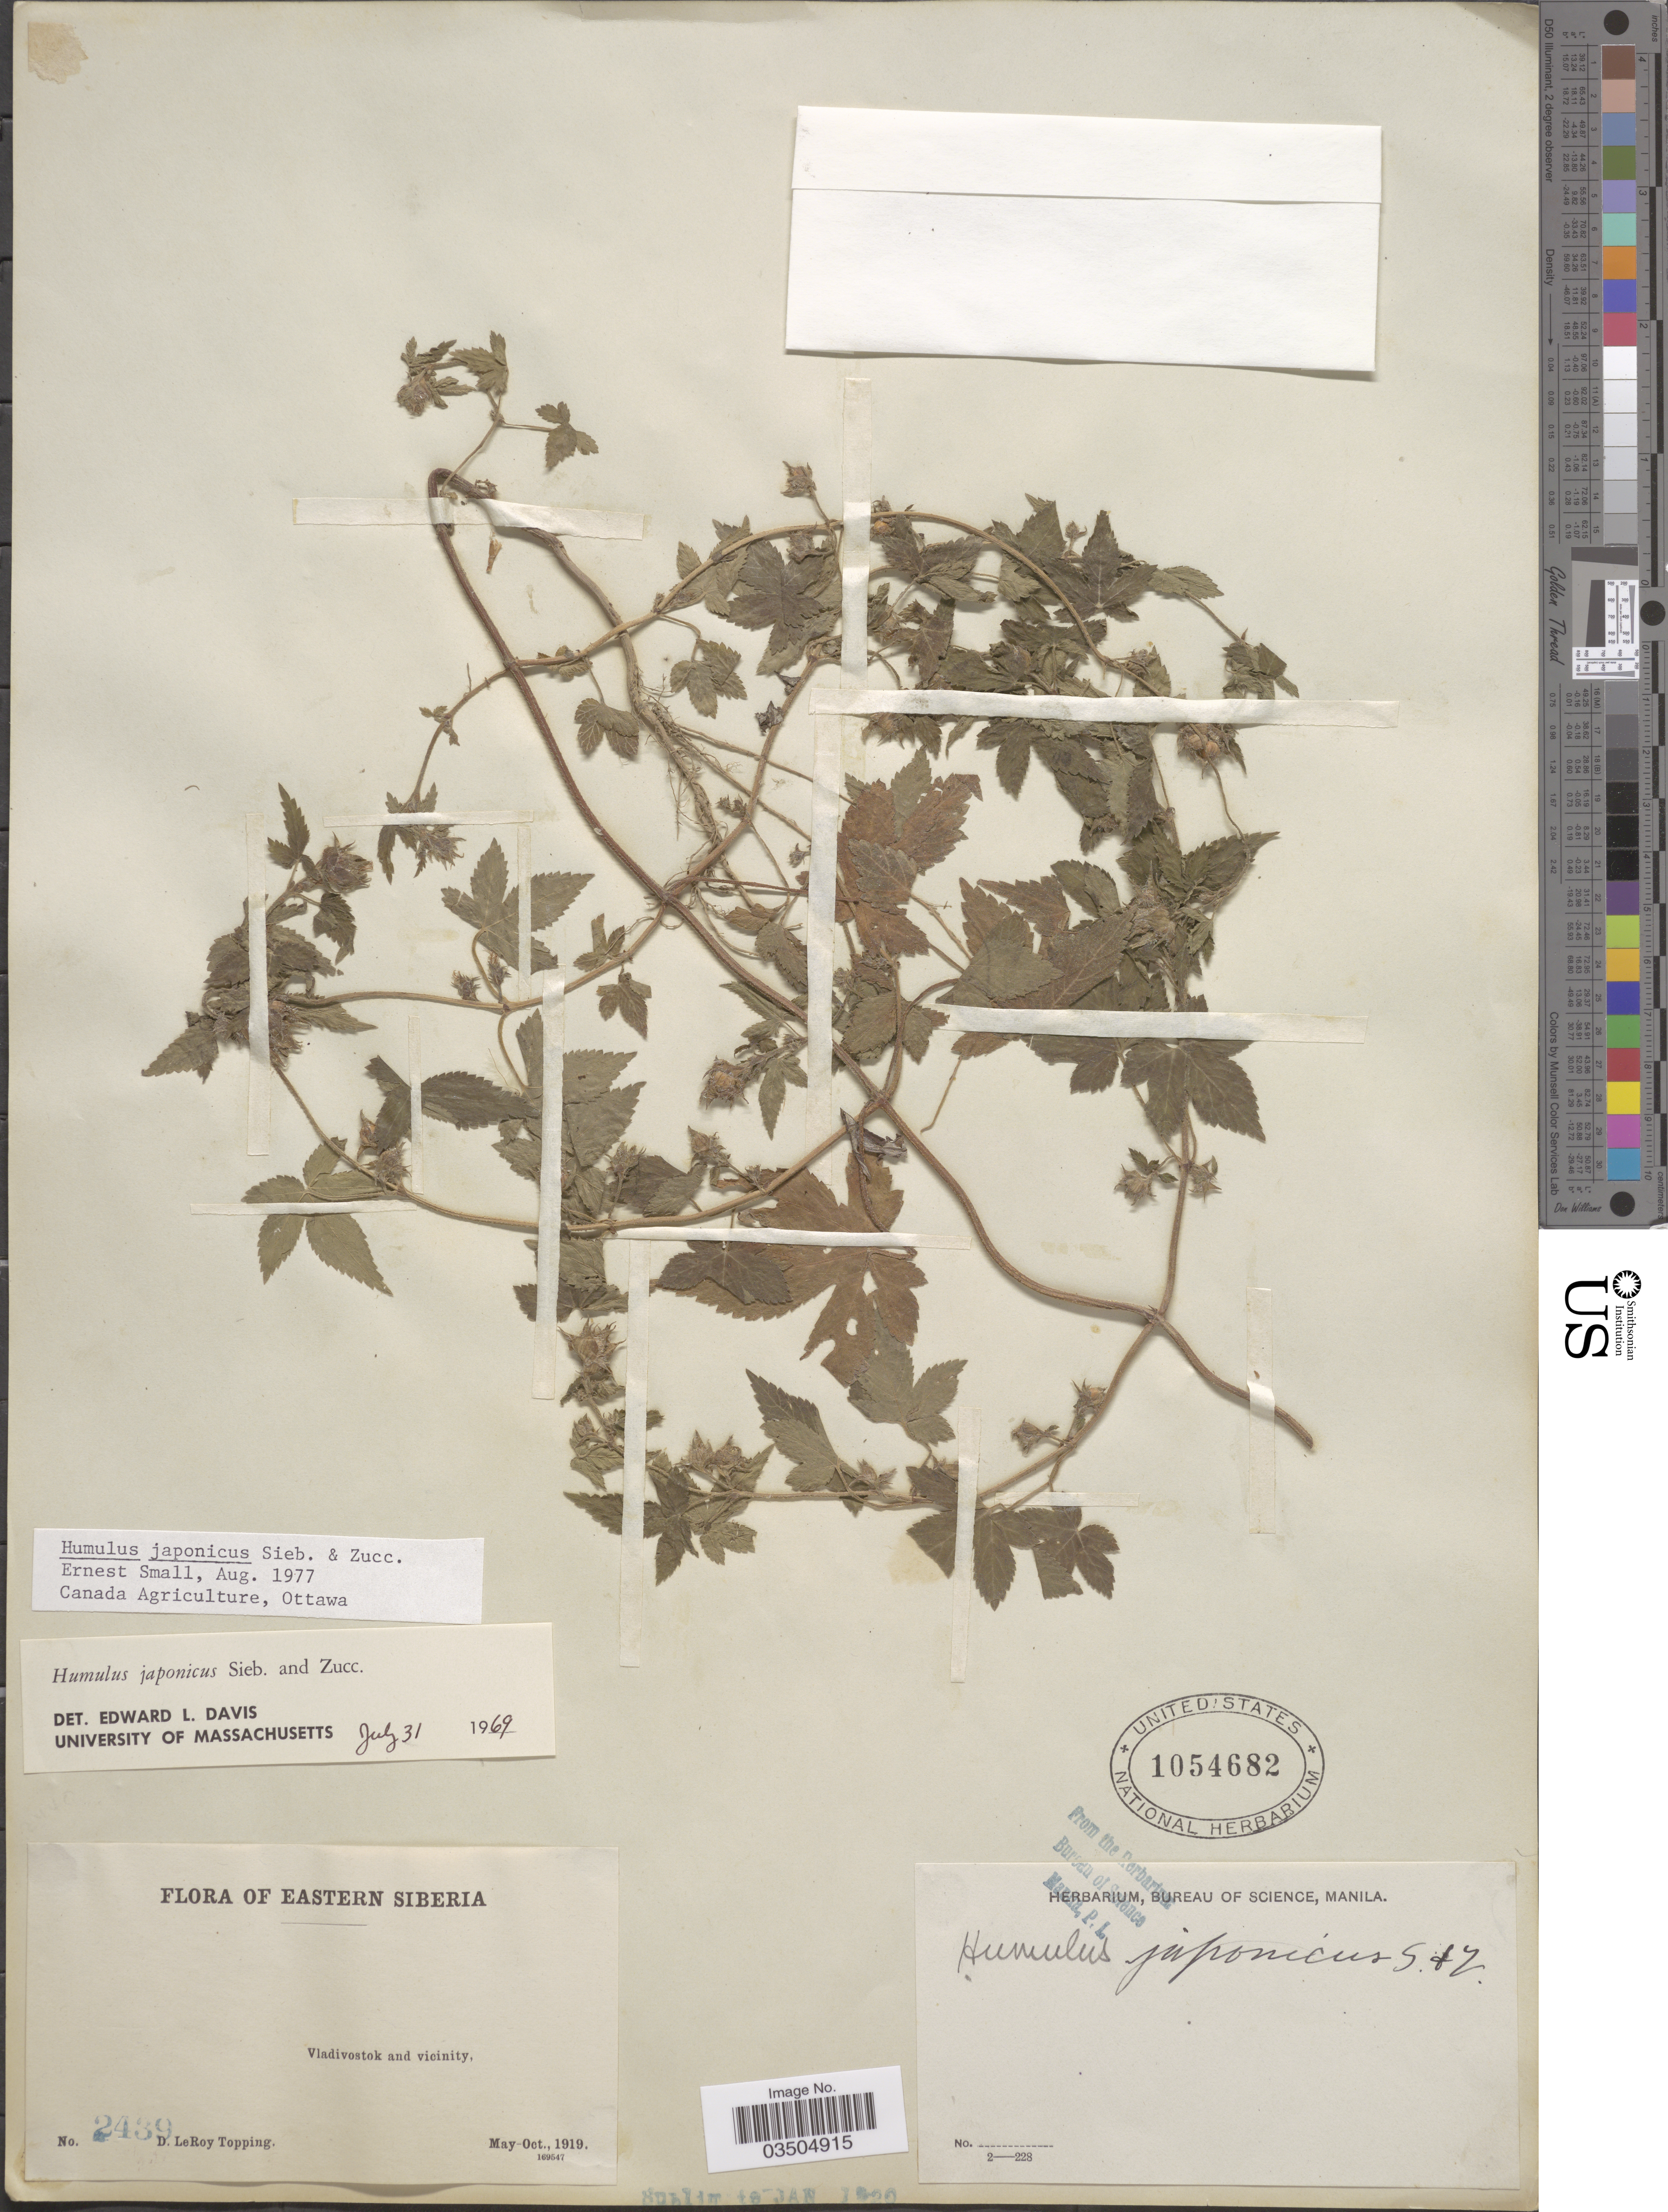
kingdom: Plantae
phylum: Tracheophyta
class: Magnoliopsida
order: Rosales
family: Cannabaceae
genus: Humulus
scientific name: Humulus japonicus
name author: Siebold & Zucc.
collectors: D. L. Topping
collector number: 2439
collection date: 1919-05/1919-10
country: Russian Federation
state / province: Primorsky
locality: Eastern Siberia. Vladivostok and vicinity.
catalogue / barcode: US 1054682